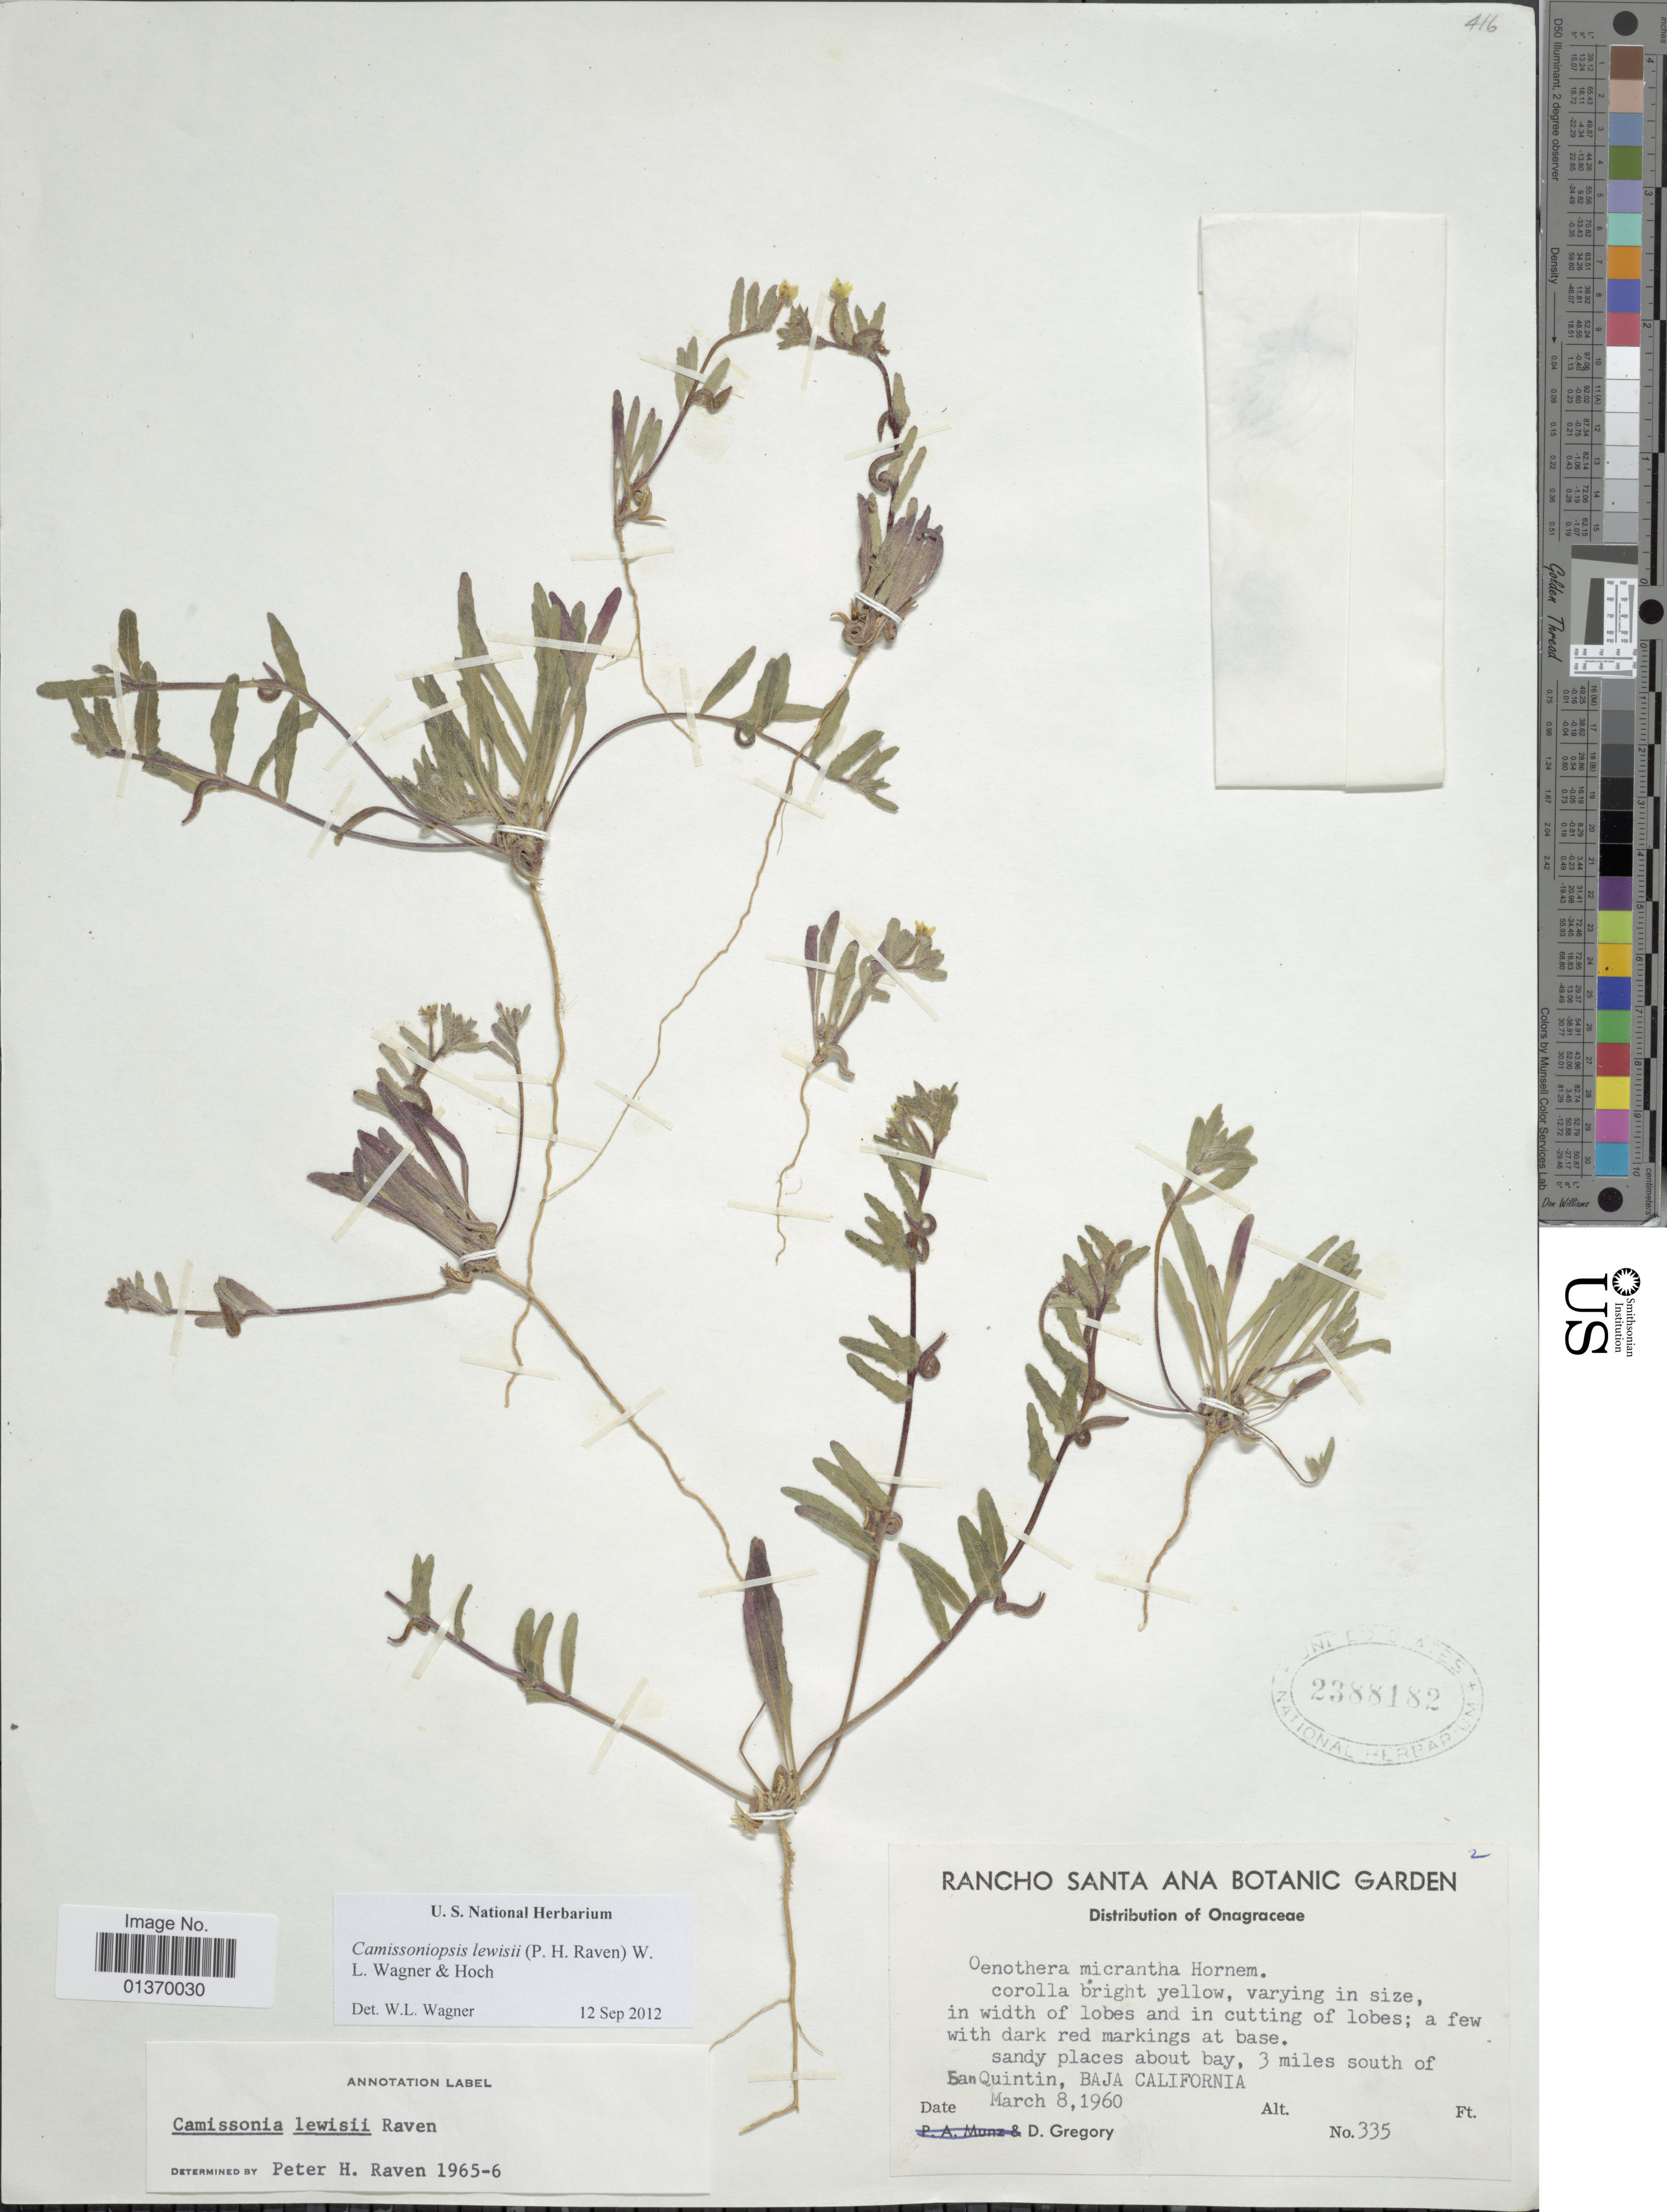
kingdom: Plantae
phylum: Tracheophyta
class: Magnoliopsida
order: Myrtales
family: Onagraceae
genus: Camissoniopsis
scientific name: Camissoniopsis lewisii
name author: (P.H. Raven) W.L. Wagner & Hoch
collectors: D. Gregory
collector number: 335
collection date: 1960-03-08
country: Mexico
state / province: Baja California Norte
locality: Sandy places about bay, 3 miles south of San Quintin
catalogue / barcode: US 2388182